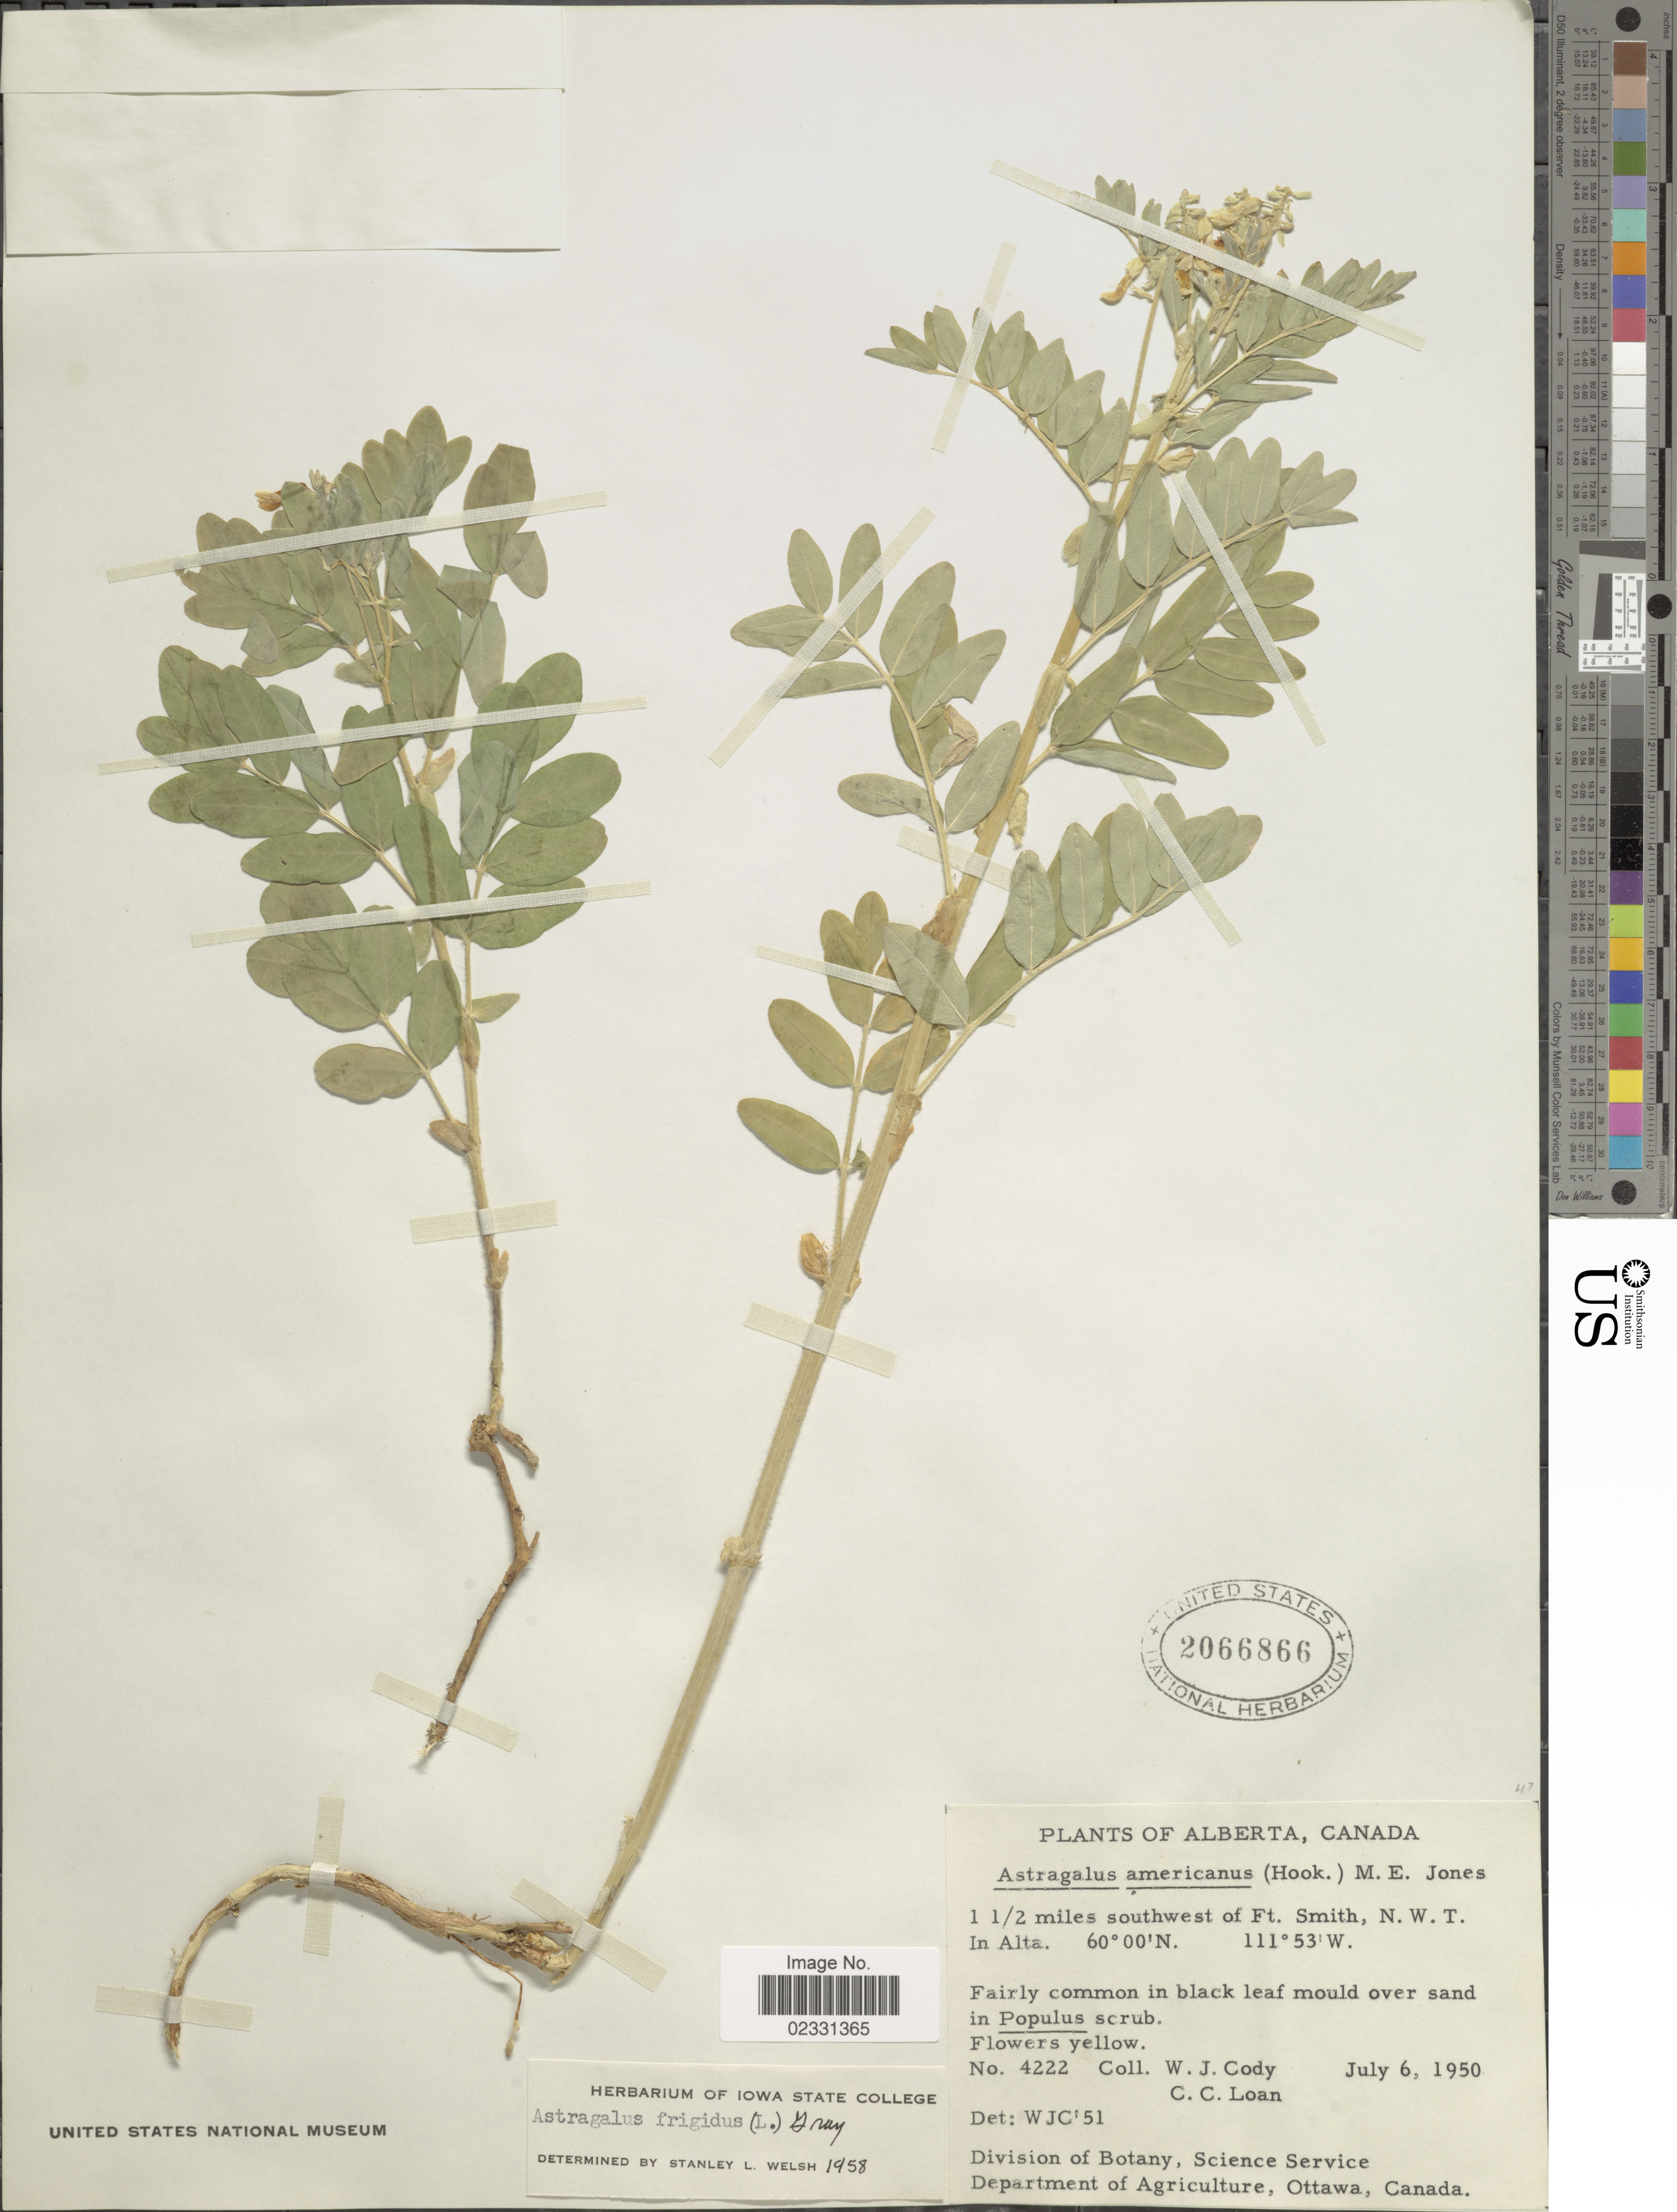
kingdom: Plantae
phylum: Tracheophyta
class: Magnoliopsida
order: Fabales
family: Fabaceae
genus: Astragalus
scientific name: Astragalus frigidus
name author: (L.) A. Gray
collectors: W. Cody & C. Loan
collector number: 4222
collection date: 1950-07-06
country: Canada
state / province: Alberta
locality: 1 1/2 miles southwest of Ft. Smith, N.W.T. in Alta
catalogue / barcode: US 2066866